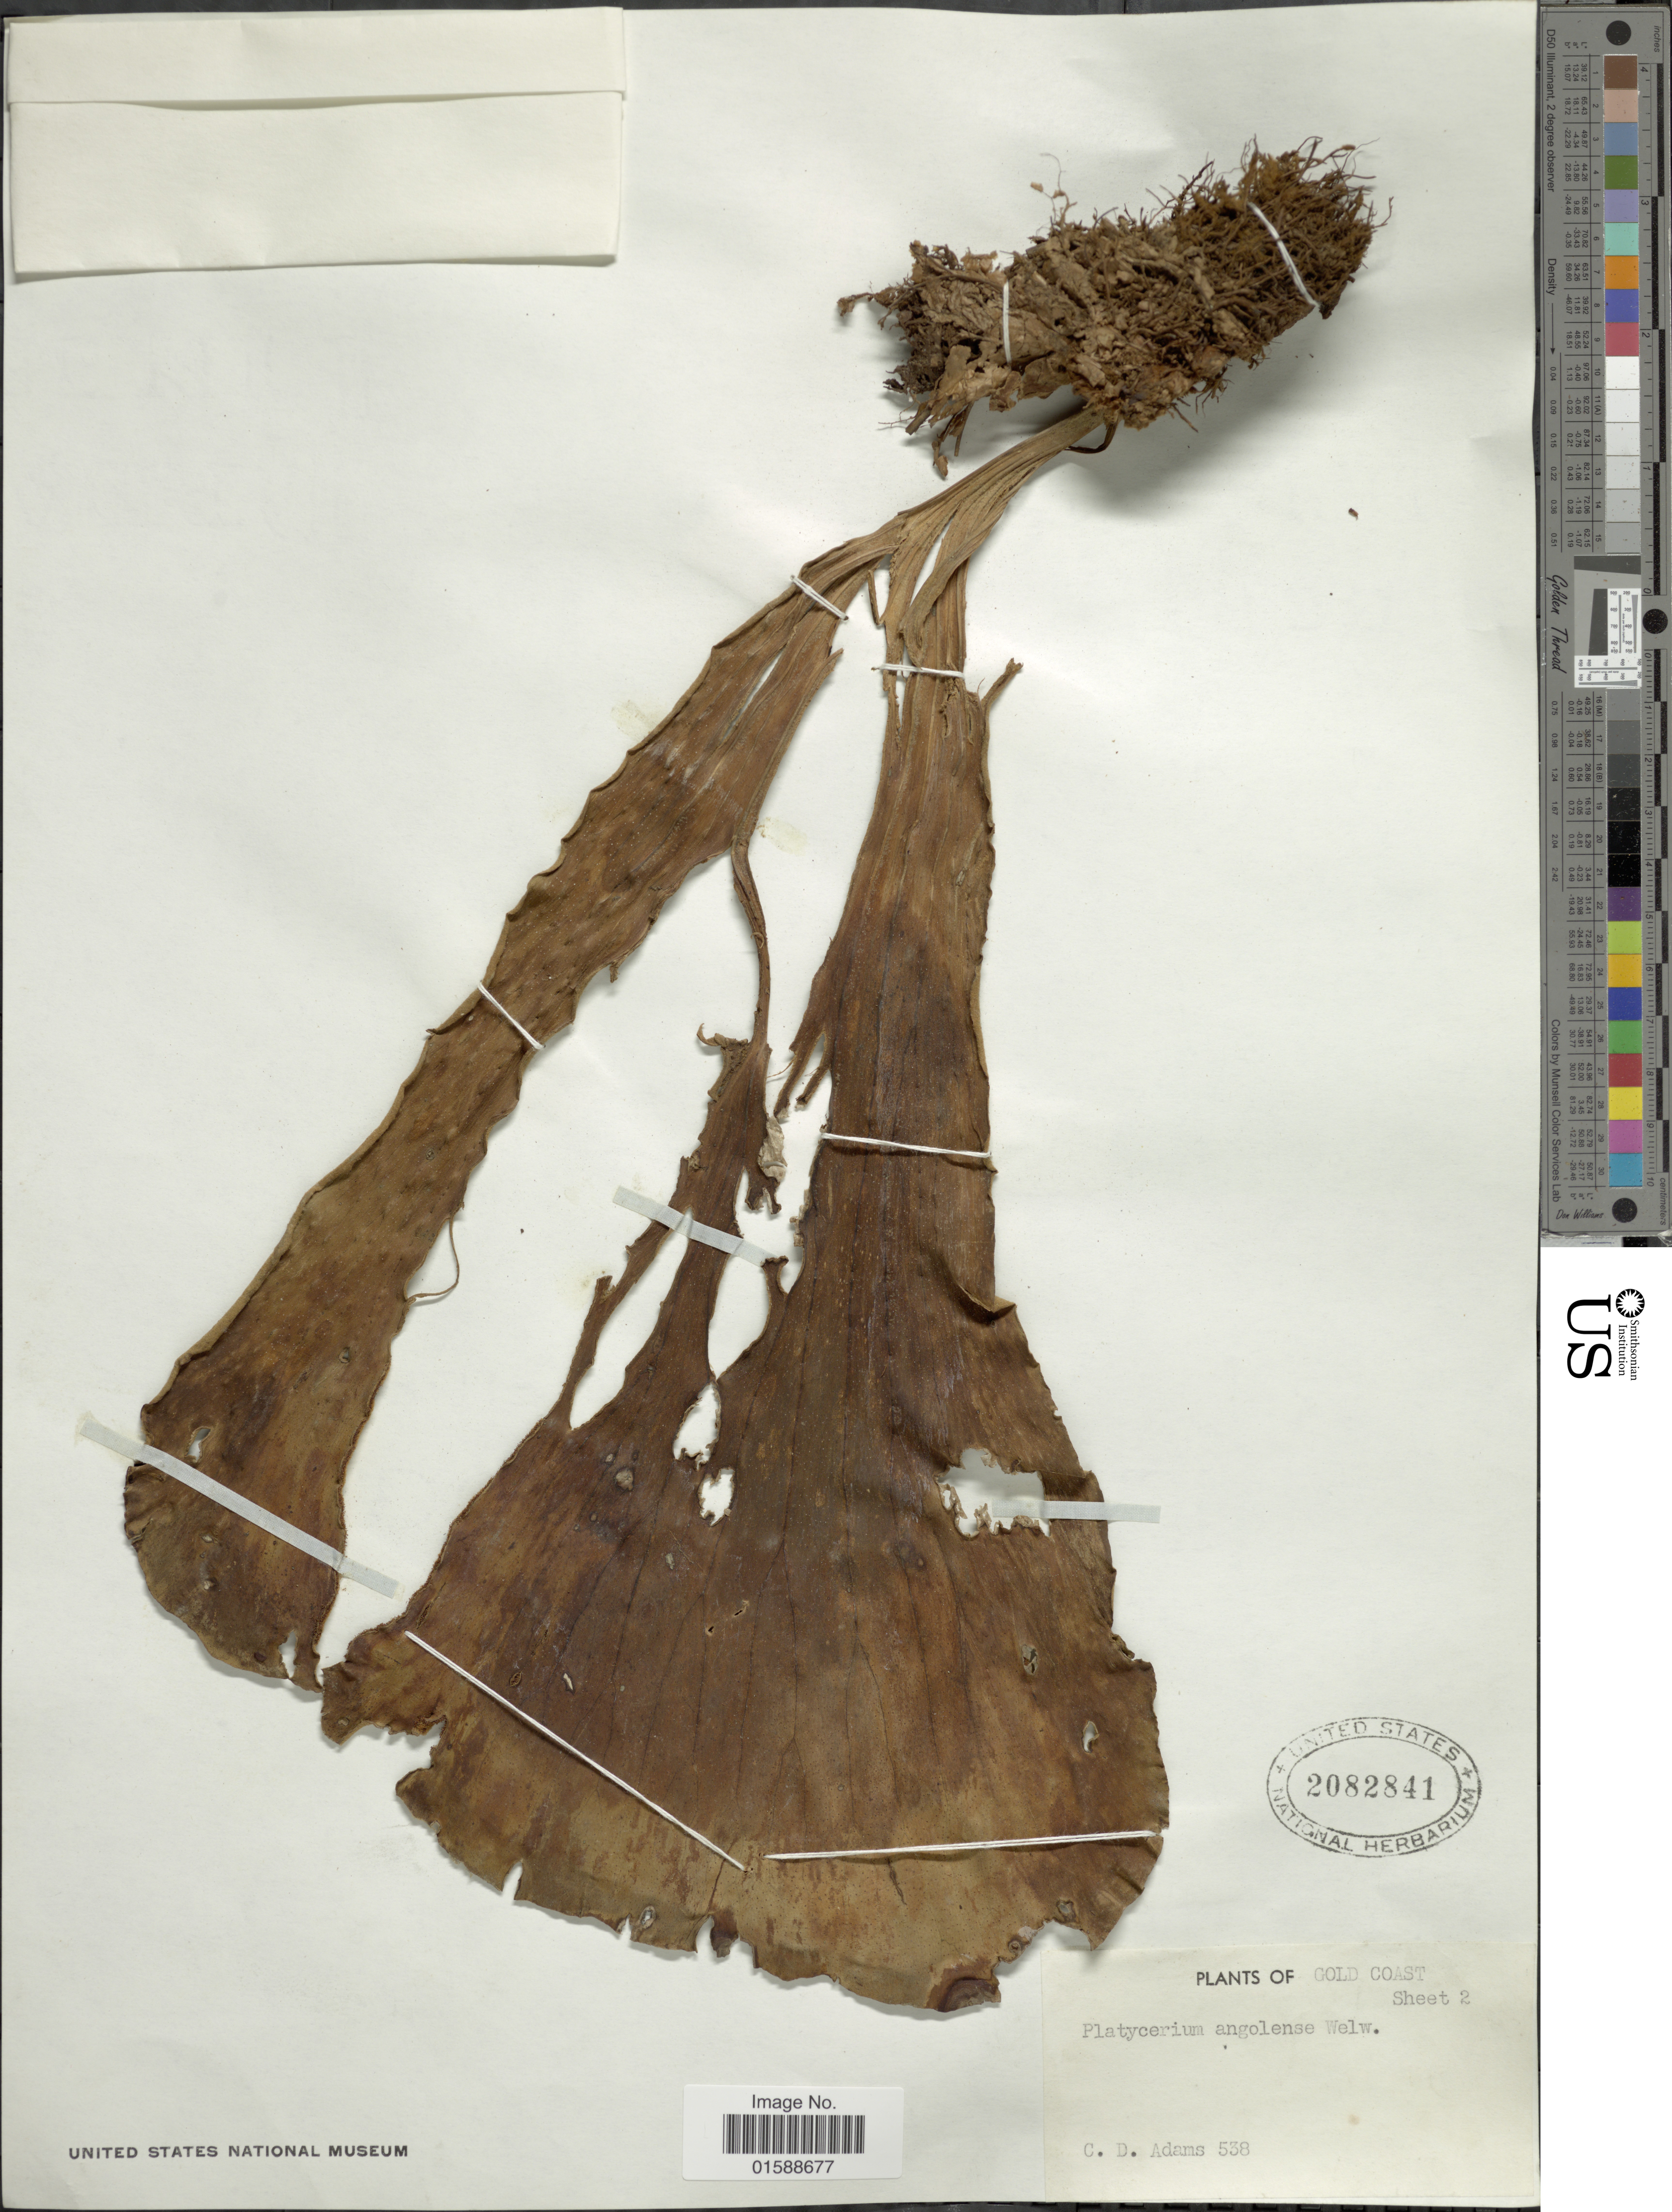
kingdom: Plantae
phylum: Tracheophyta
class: Polypodiopsida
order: Polypodiales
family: Polypodiaceae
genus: Platycerium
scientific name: Platycerium angolense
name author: Welw. ex Baker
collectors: C. D. Adams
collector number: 538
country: Ghana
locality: Gold Coast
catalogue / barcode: US 2082841